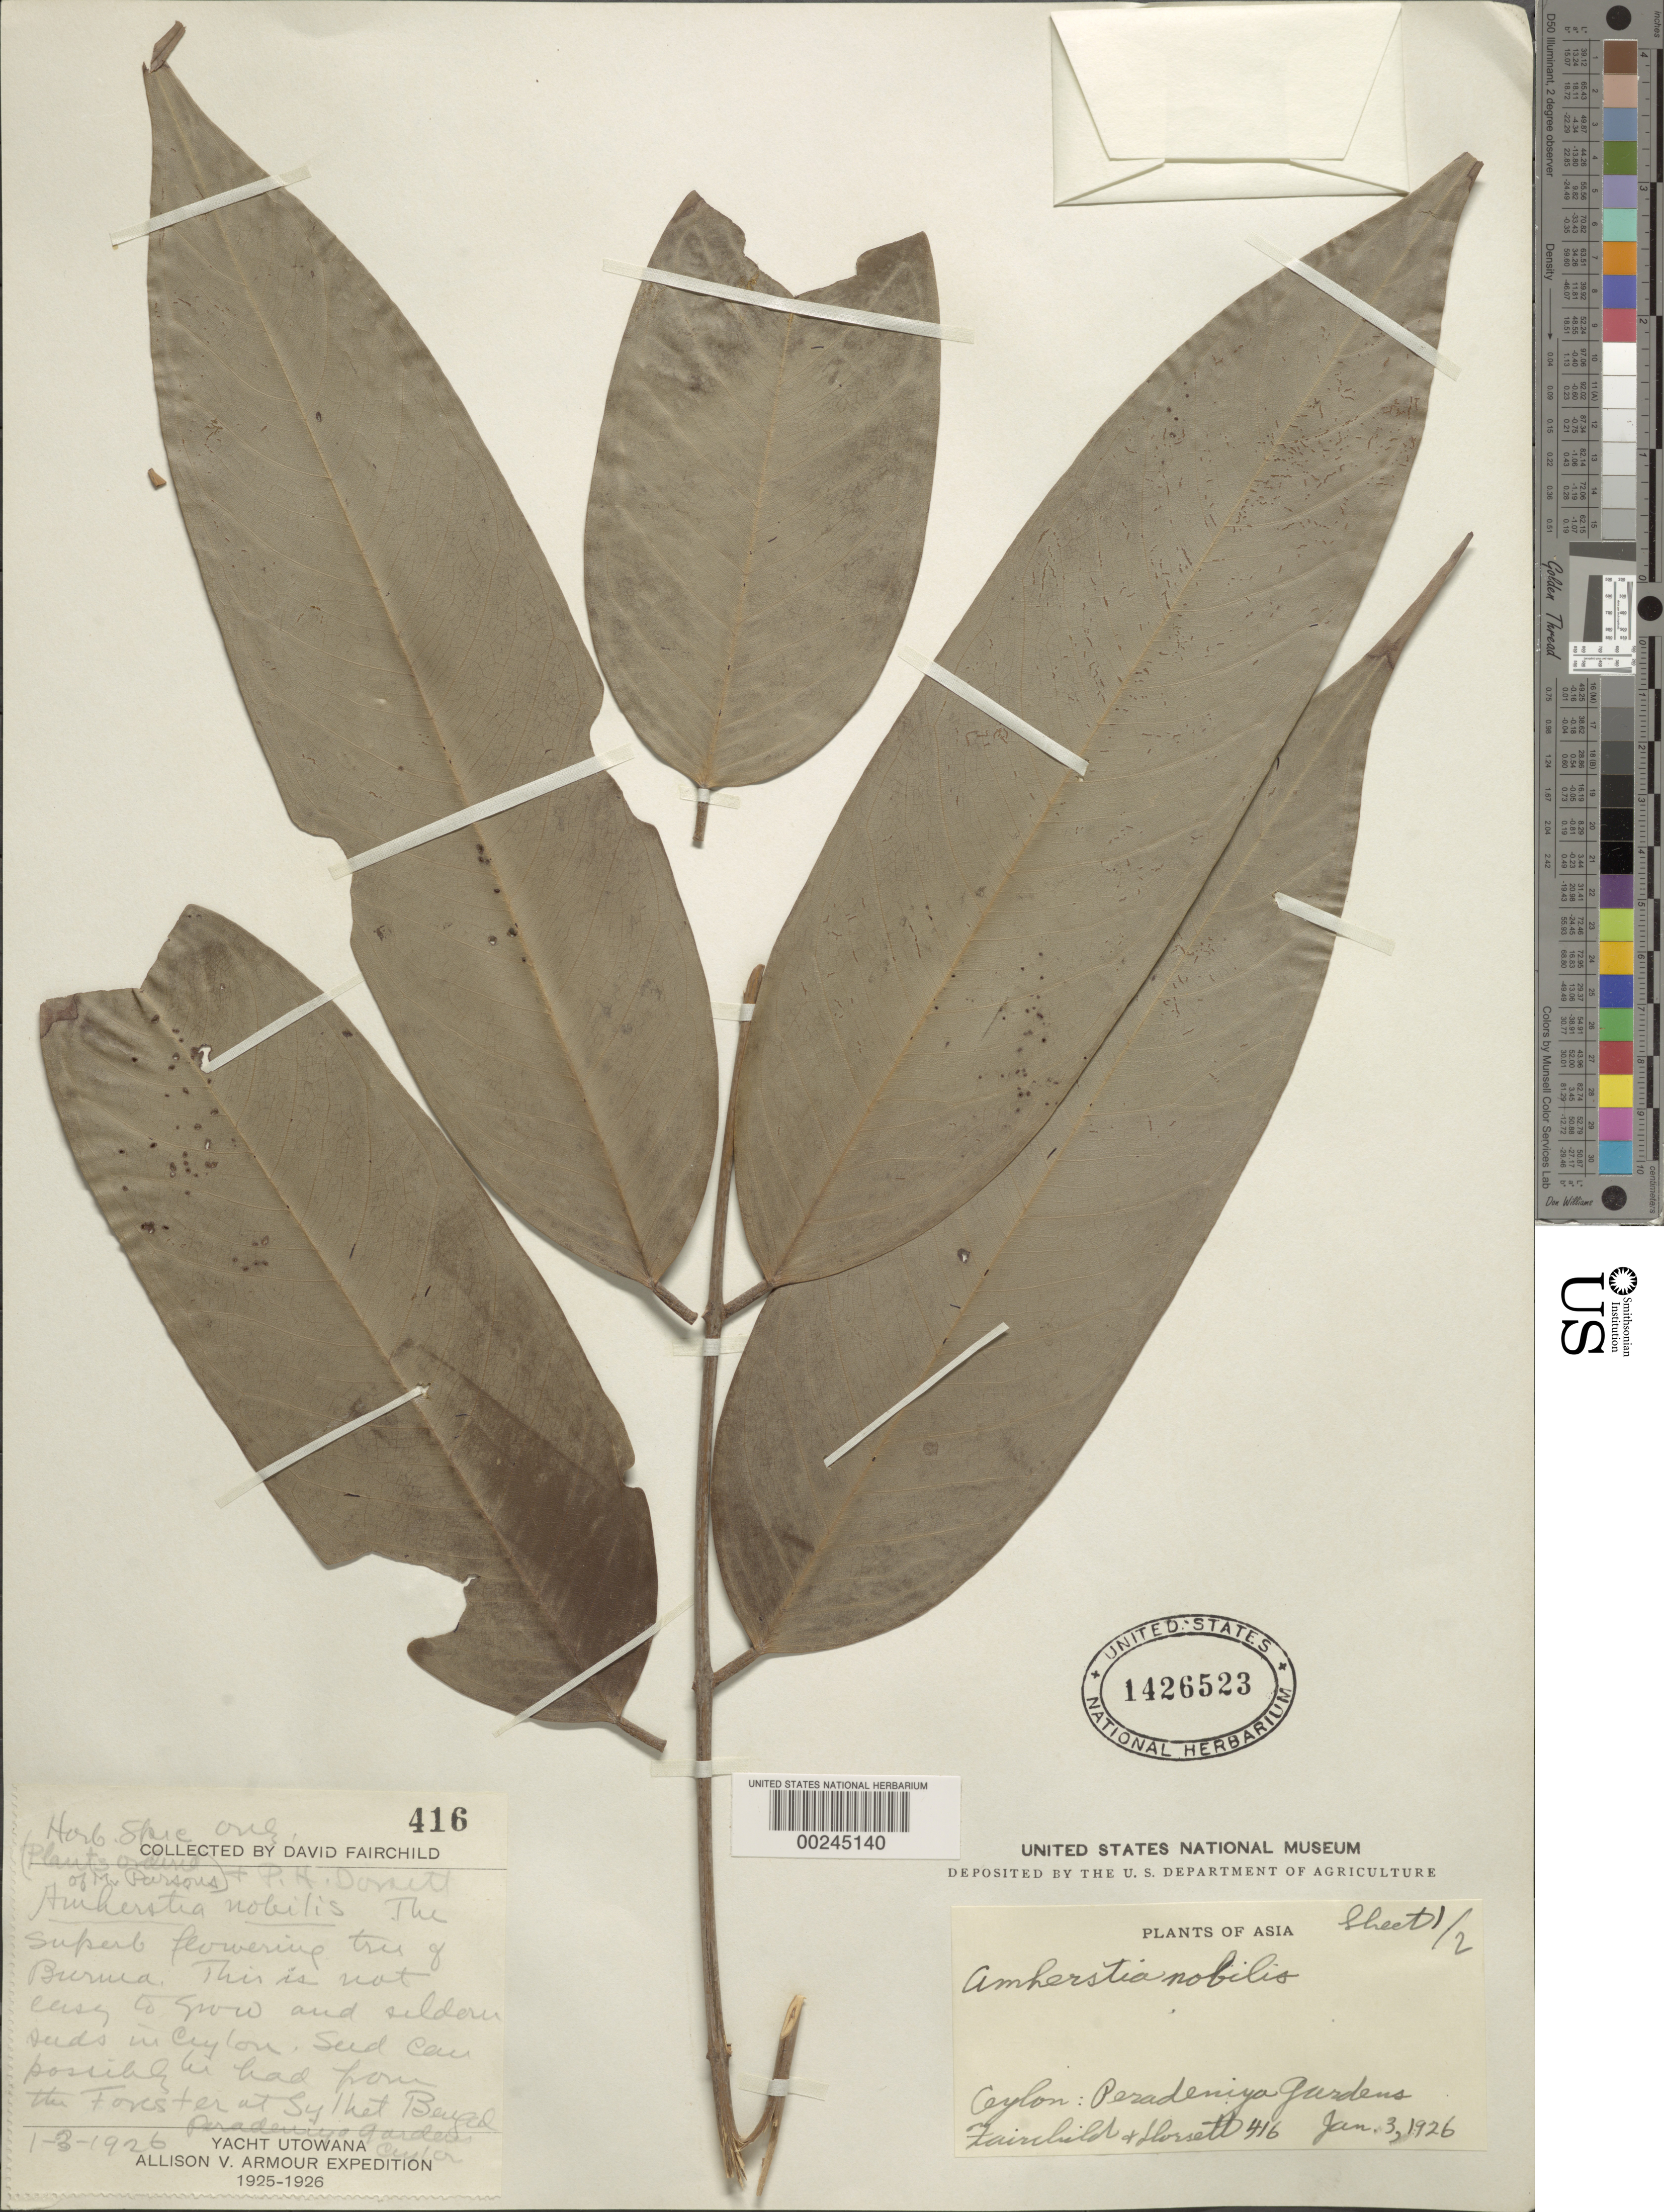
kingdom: Plantae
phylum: Tracheophyta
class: Magnoliopsida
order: Fabales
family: Fabaceae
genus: Amherstia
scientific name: Amherstia nobilis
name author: (Oliv.) Kuntze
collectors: D. Fairchild & P. H. Dorsett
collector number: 416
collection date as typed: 03 Jan 1926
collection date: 1926-01-03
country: Sri Lanka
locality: Peradeniya gardens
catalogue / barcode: US 1426523